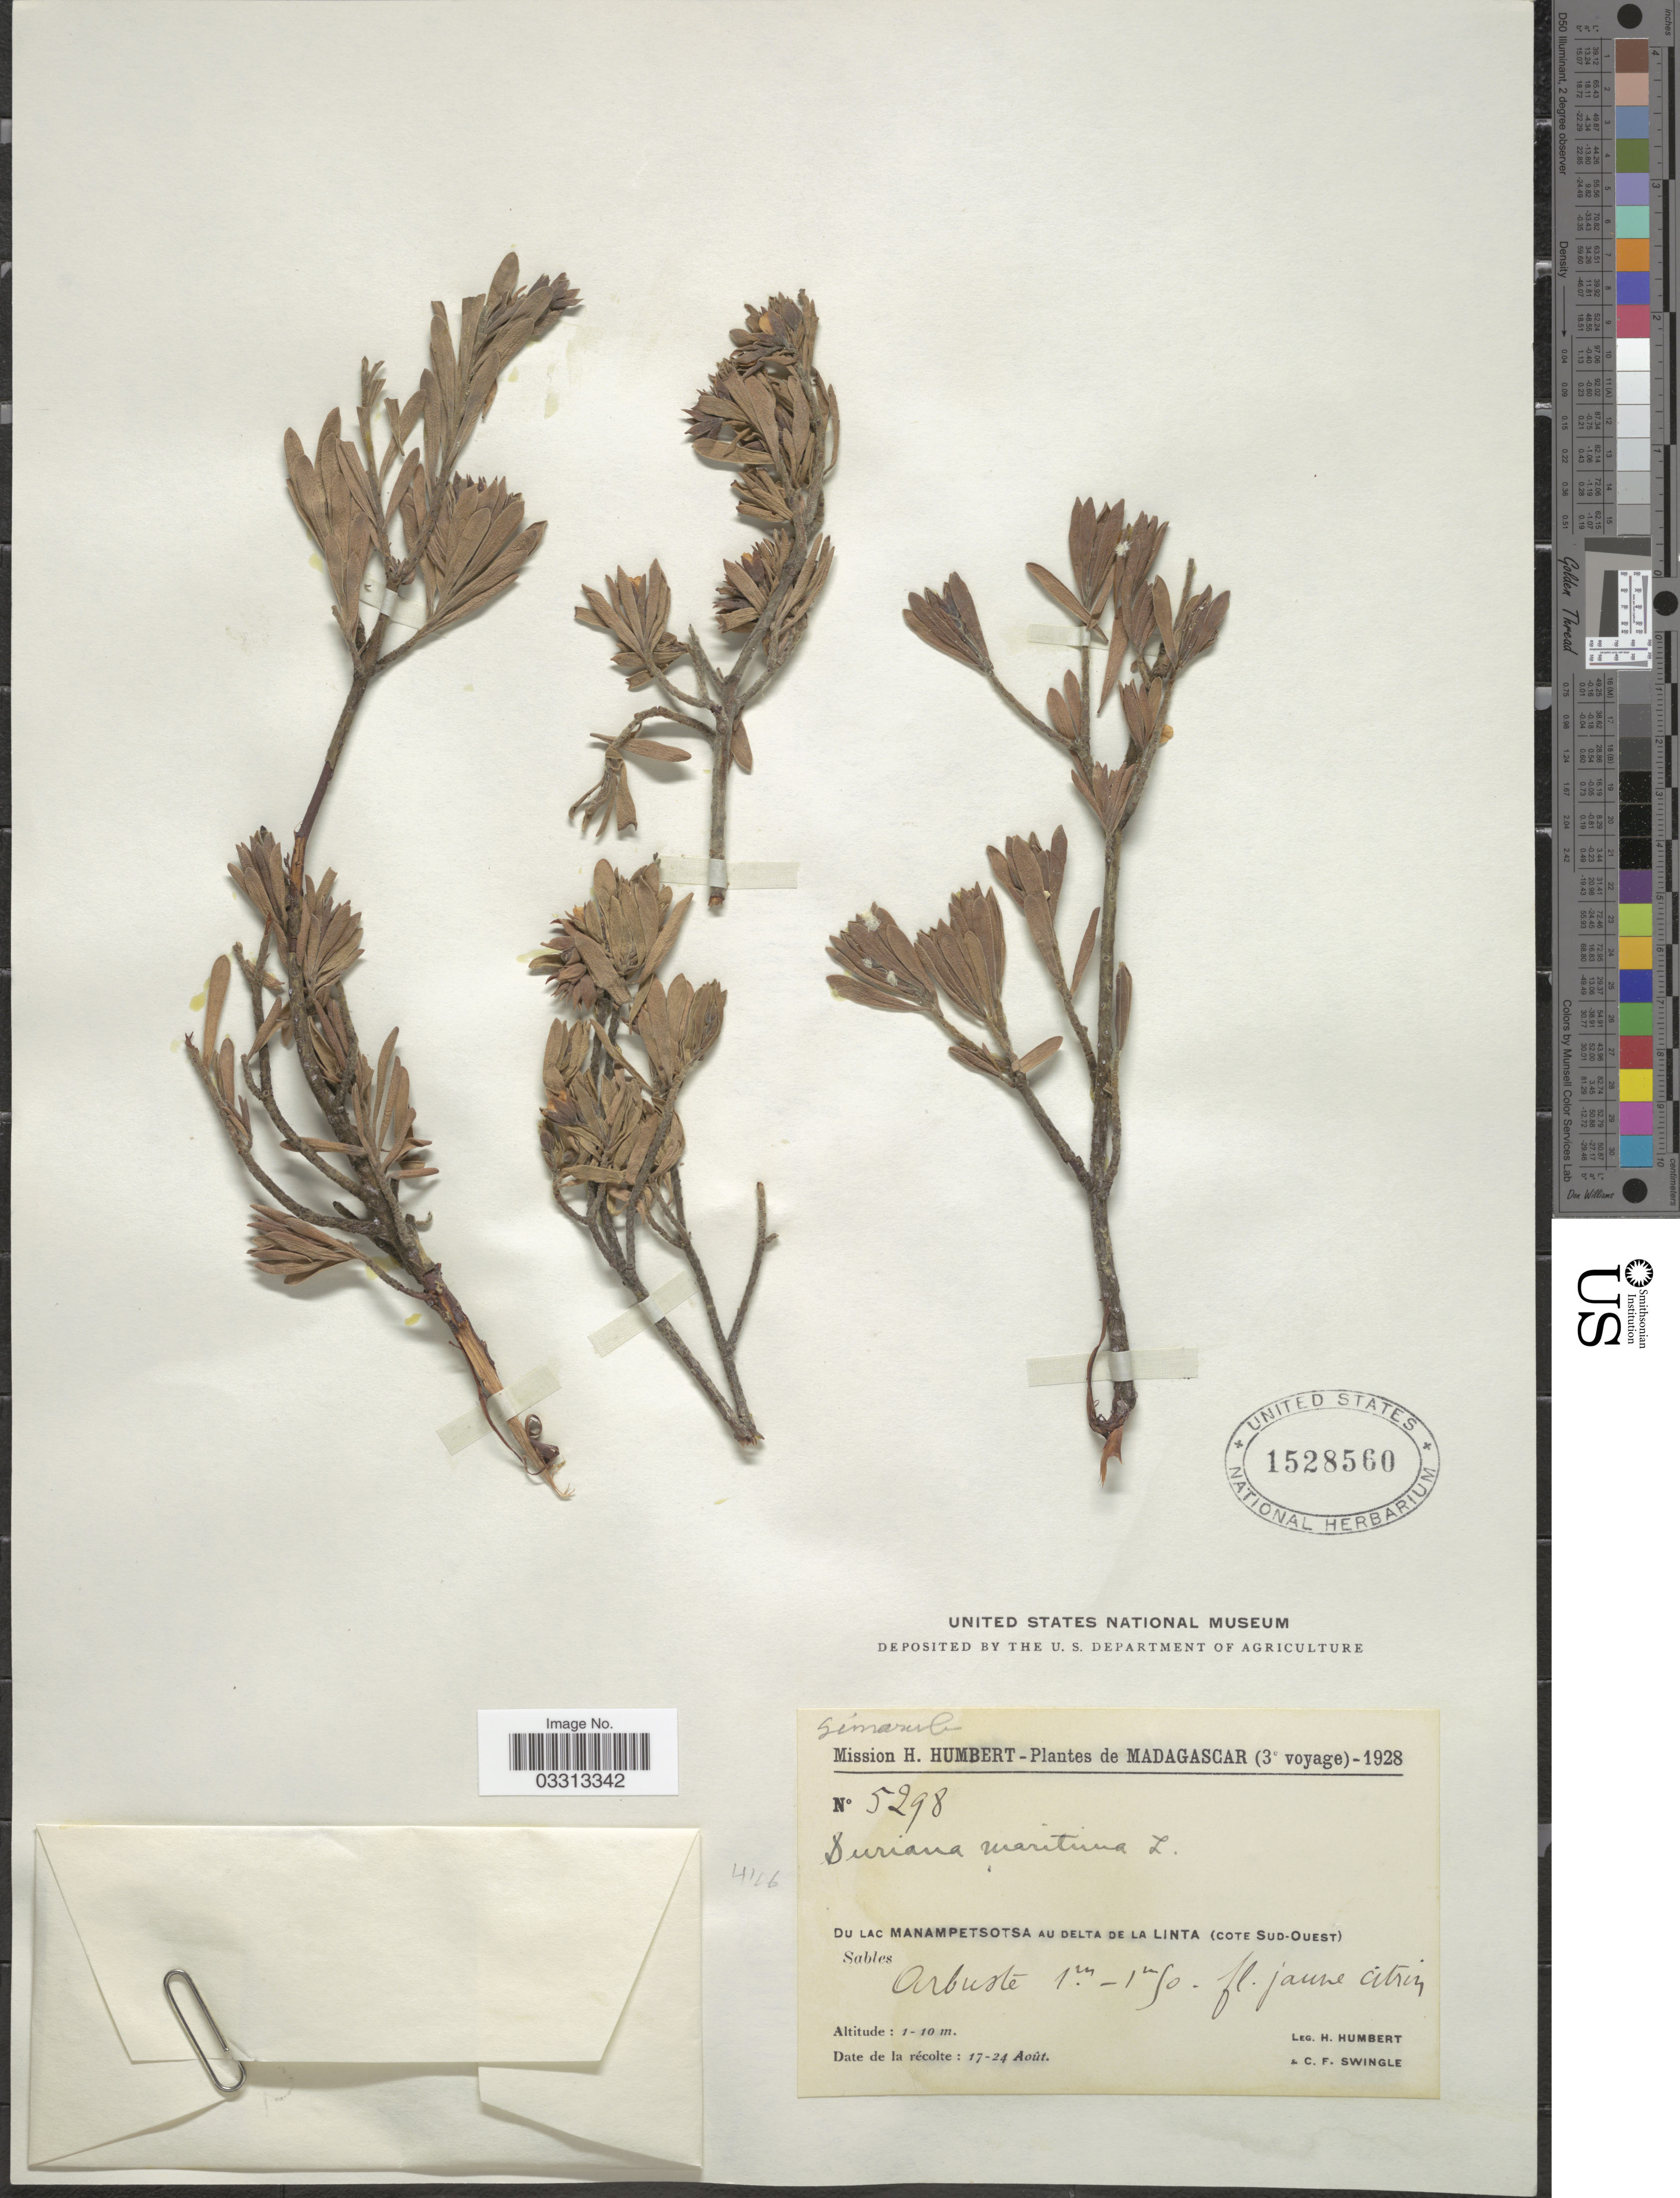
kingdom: Plantae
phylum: Tracheophyta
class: Magnoliopsida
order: Fabales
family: Surianaceae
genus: Suriana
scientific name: Suriana maritima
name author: L.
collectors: H. Humbert & C. Swingle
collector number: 5298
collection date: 1928-08-17/1928-08-24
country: Madagascar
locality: Du lac Manampetsotsa au Delta de la Linta (Cote Sud-Ouest).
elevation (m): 1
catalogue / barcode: US 1528560